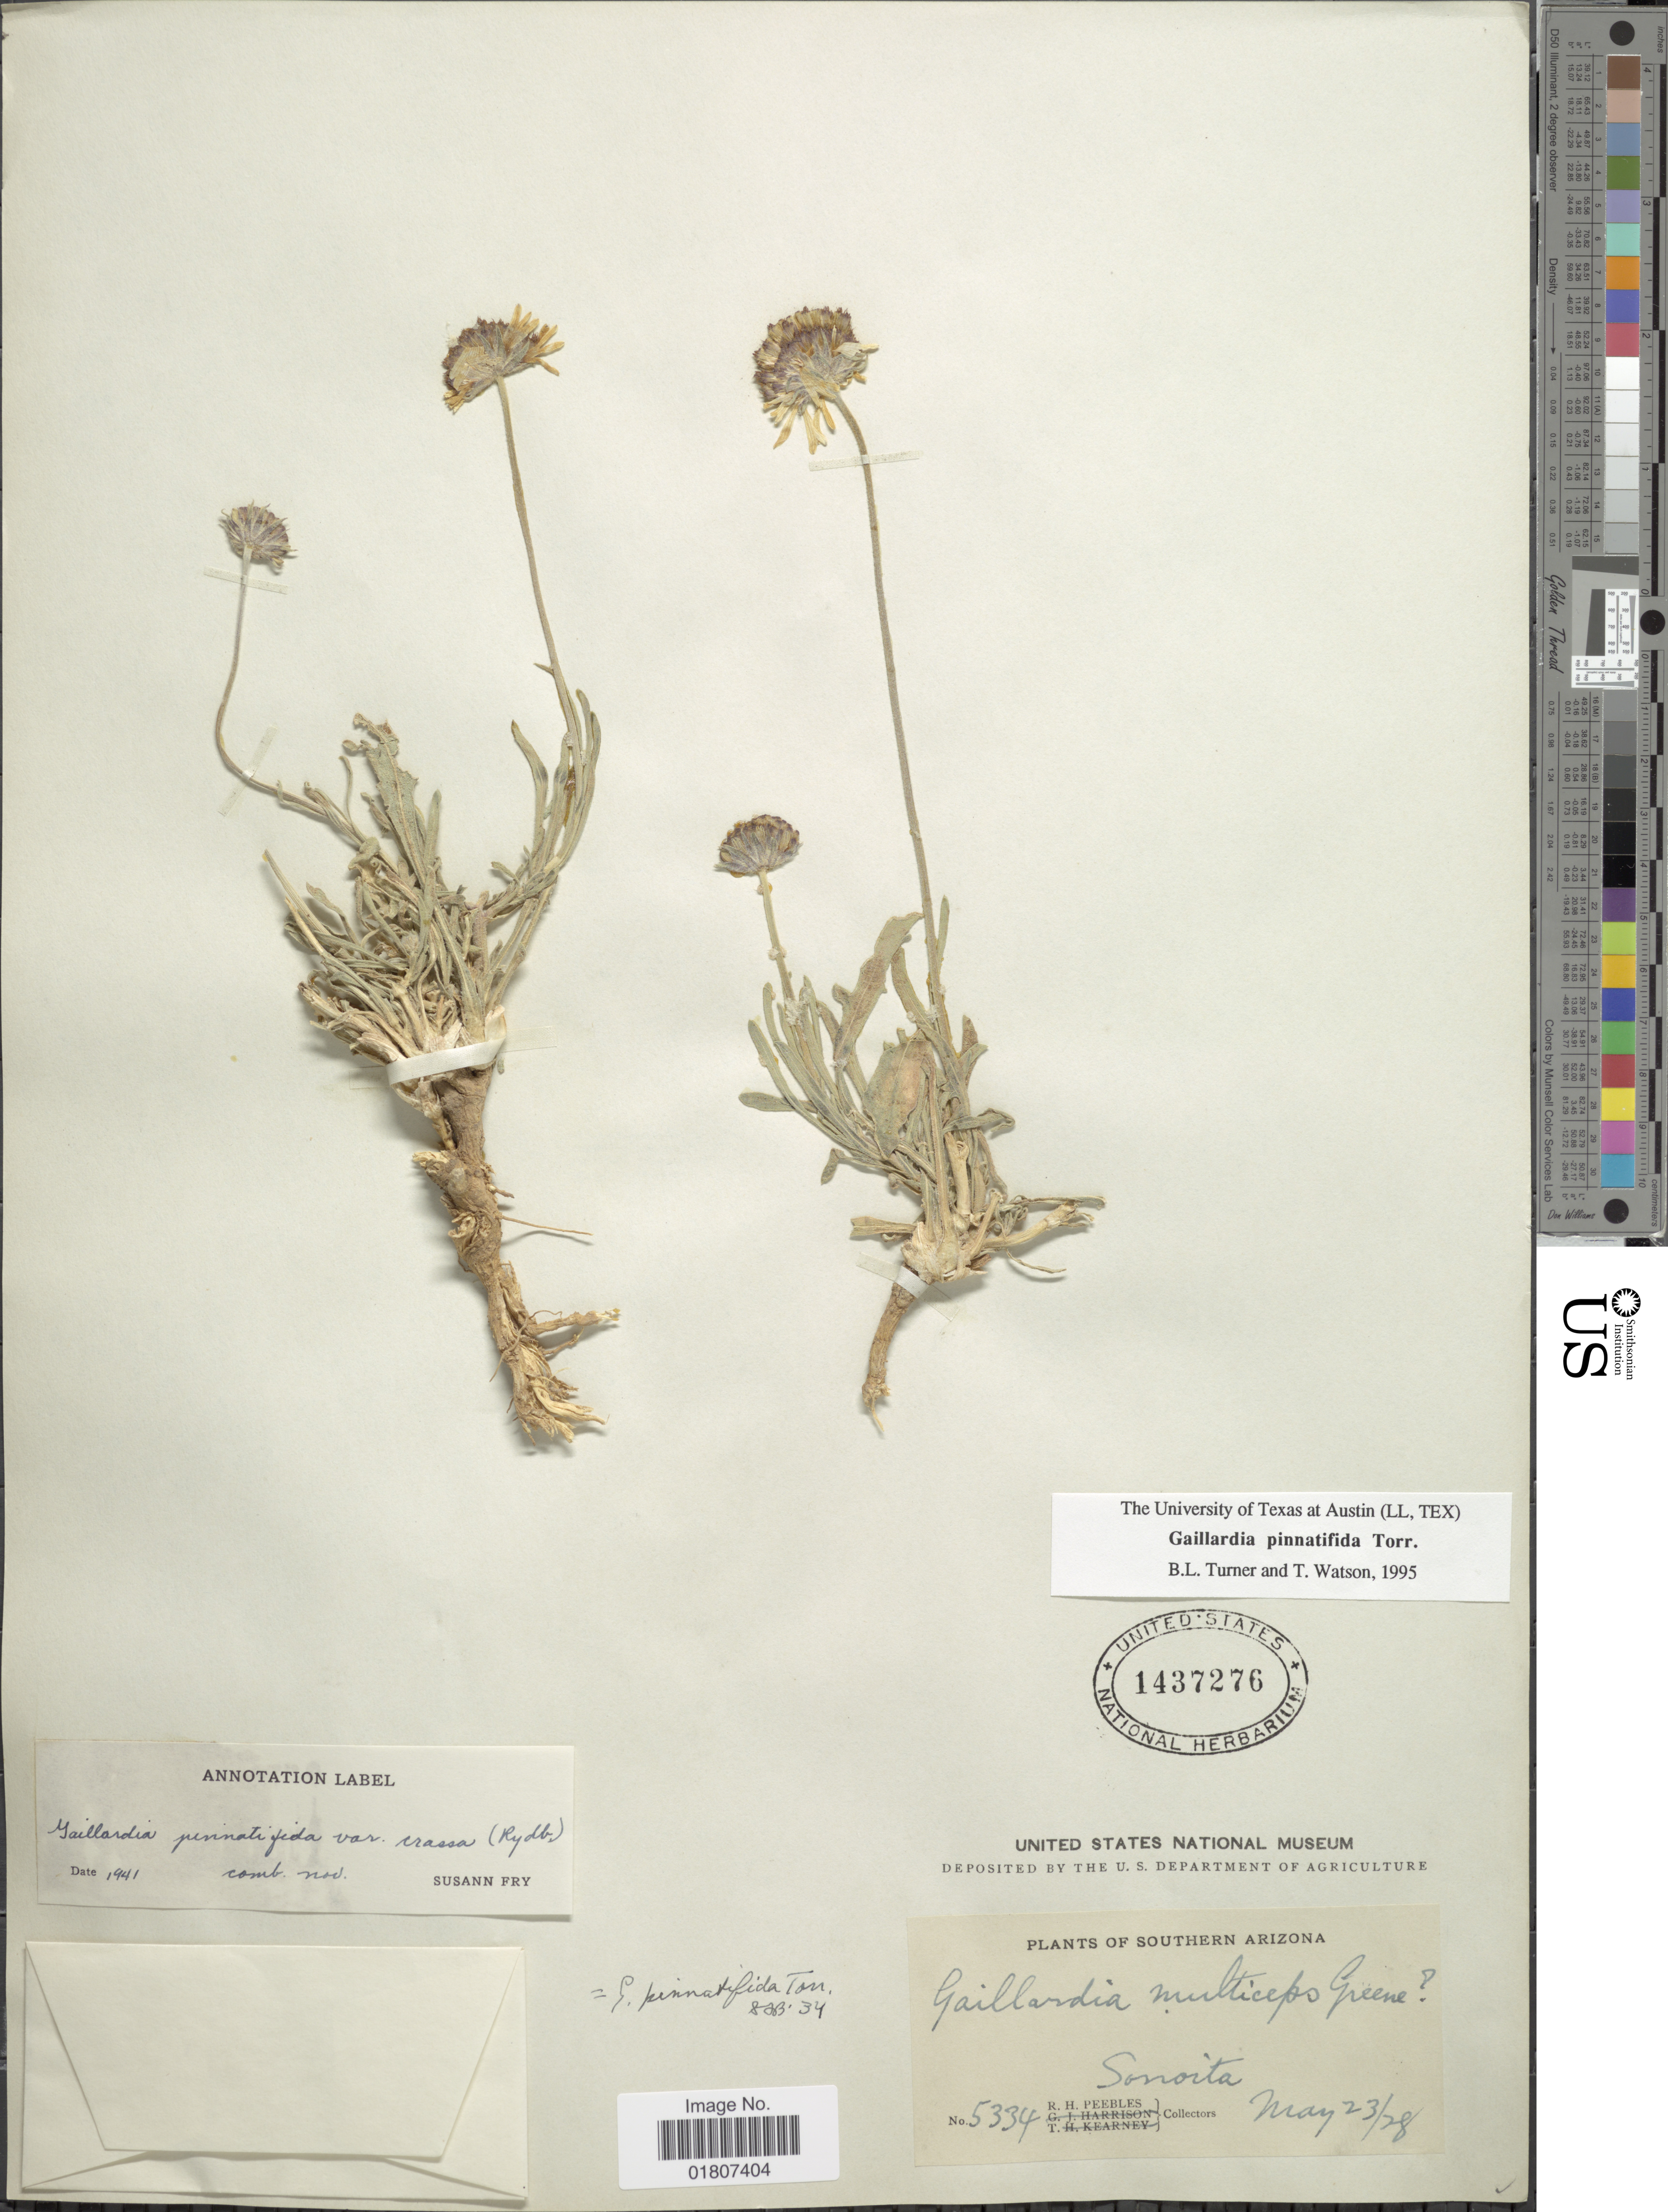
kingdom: Plantae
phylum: Tracheophyta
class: Magnoliopsida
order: Asterales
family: Asteraceae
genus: Gaillardia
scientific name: Gaillardia pinnatifida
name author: Torr.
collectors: R. H. Peebles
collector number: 5334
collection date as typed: Transcribed d/m/y: 23/5/28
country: United States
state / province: Arizona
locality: Southern Arizona. Sonoita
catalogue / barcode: US 1437276